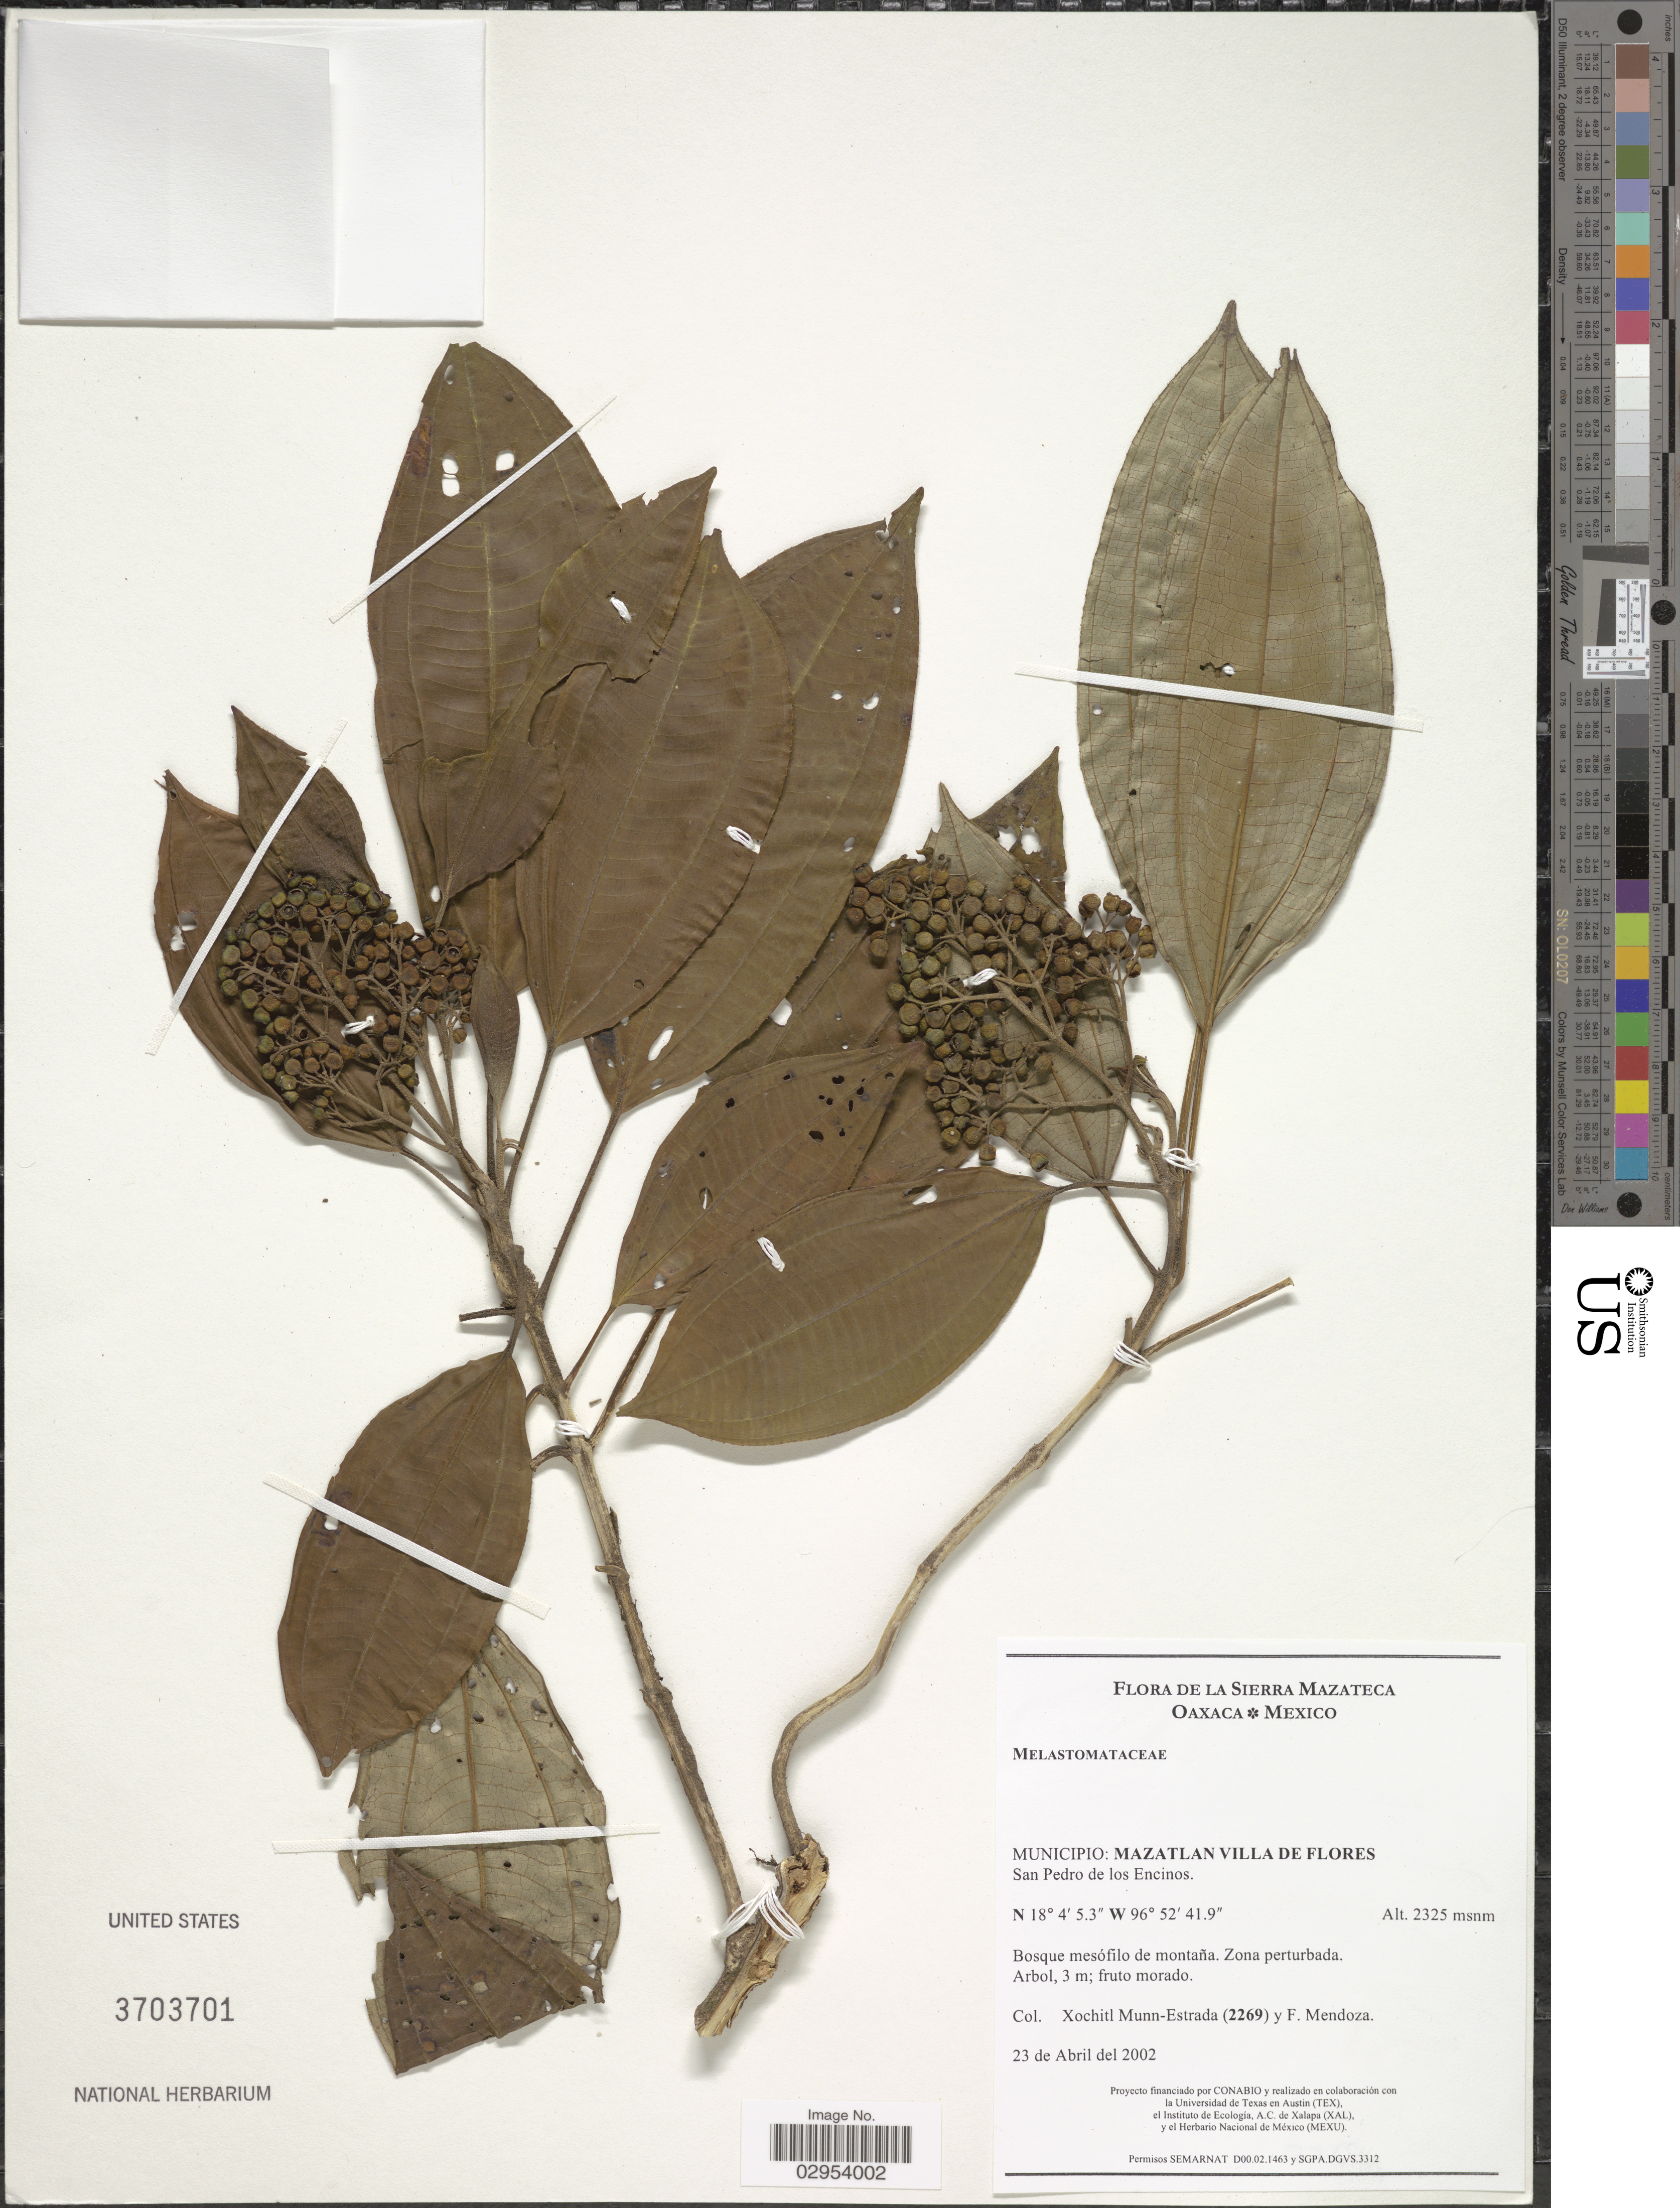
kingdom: Plantae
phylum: Tracheophyta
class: Magnoliopsida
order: Myrtales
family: Melastomataceae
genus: Topobea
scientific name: Topobea sp.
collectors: X. Munn-Estrada & F. Mendoza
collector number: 2269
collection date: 2002-04-23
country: Mexico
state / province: Oaxaca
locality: La Sierra Mazateca. Municipio: Mazatlan Villa de Flores, San Pedro de los Encinos.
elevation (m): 2325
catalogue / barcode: US 3703701